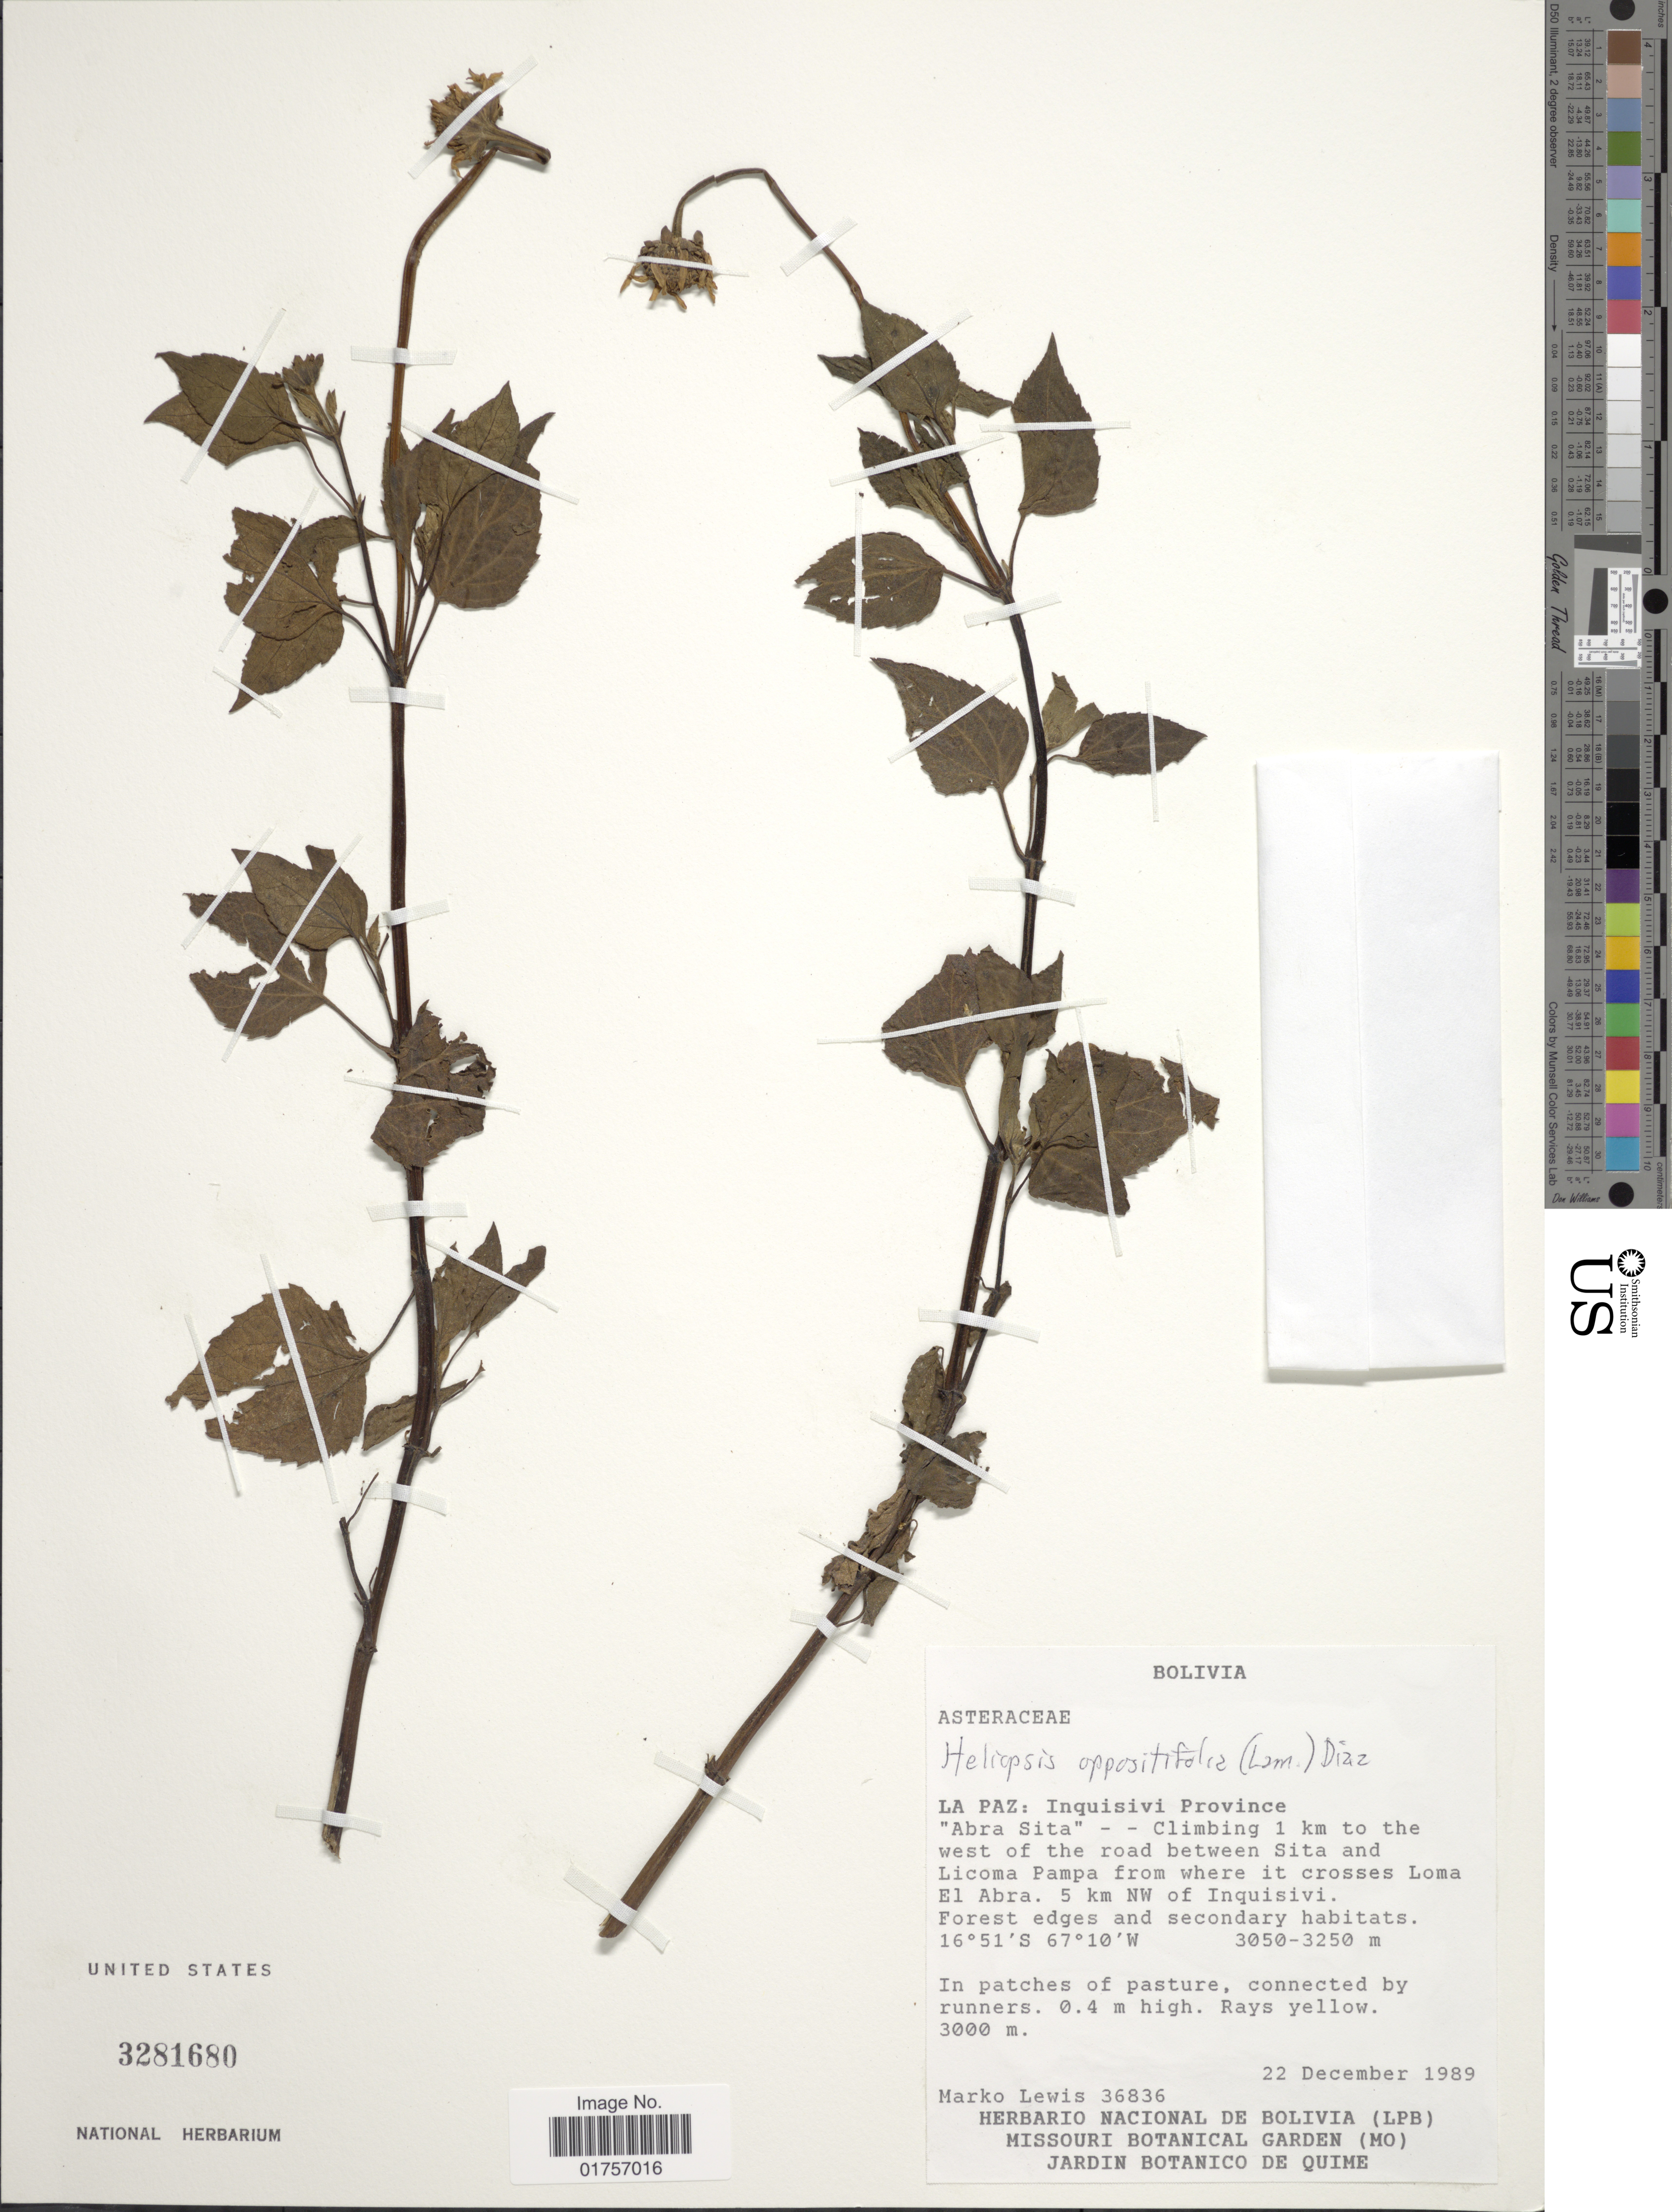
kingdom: Plantae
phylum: Tracheophyta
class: Magnoliopsida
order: Asterales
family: Asteraceae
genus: Heliopsis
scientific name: Heliopsis buphthalmoides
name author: (Jacq.) Dunal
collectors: M. A. Lewis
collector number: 36836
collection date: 1989-12-22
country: Bolivia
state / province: La Paz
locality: Abra Sita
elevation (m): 3000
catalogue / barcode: US 3281680